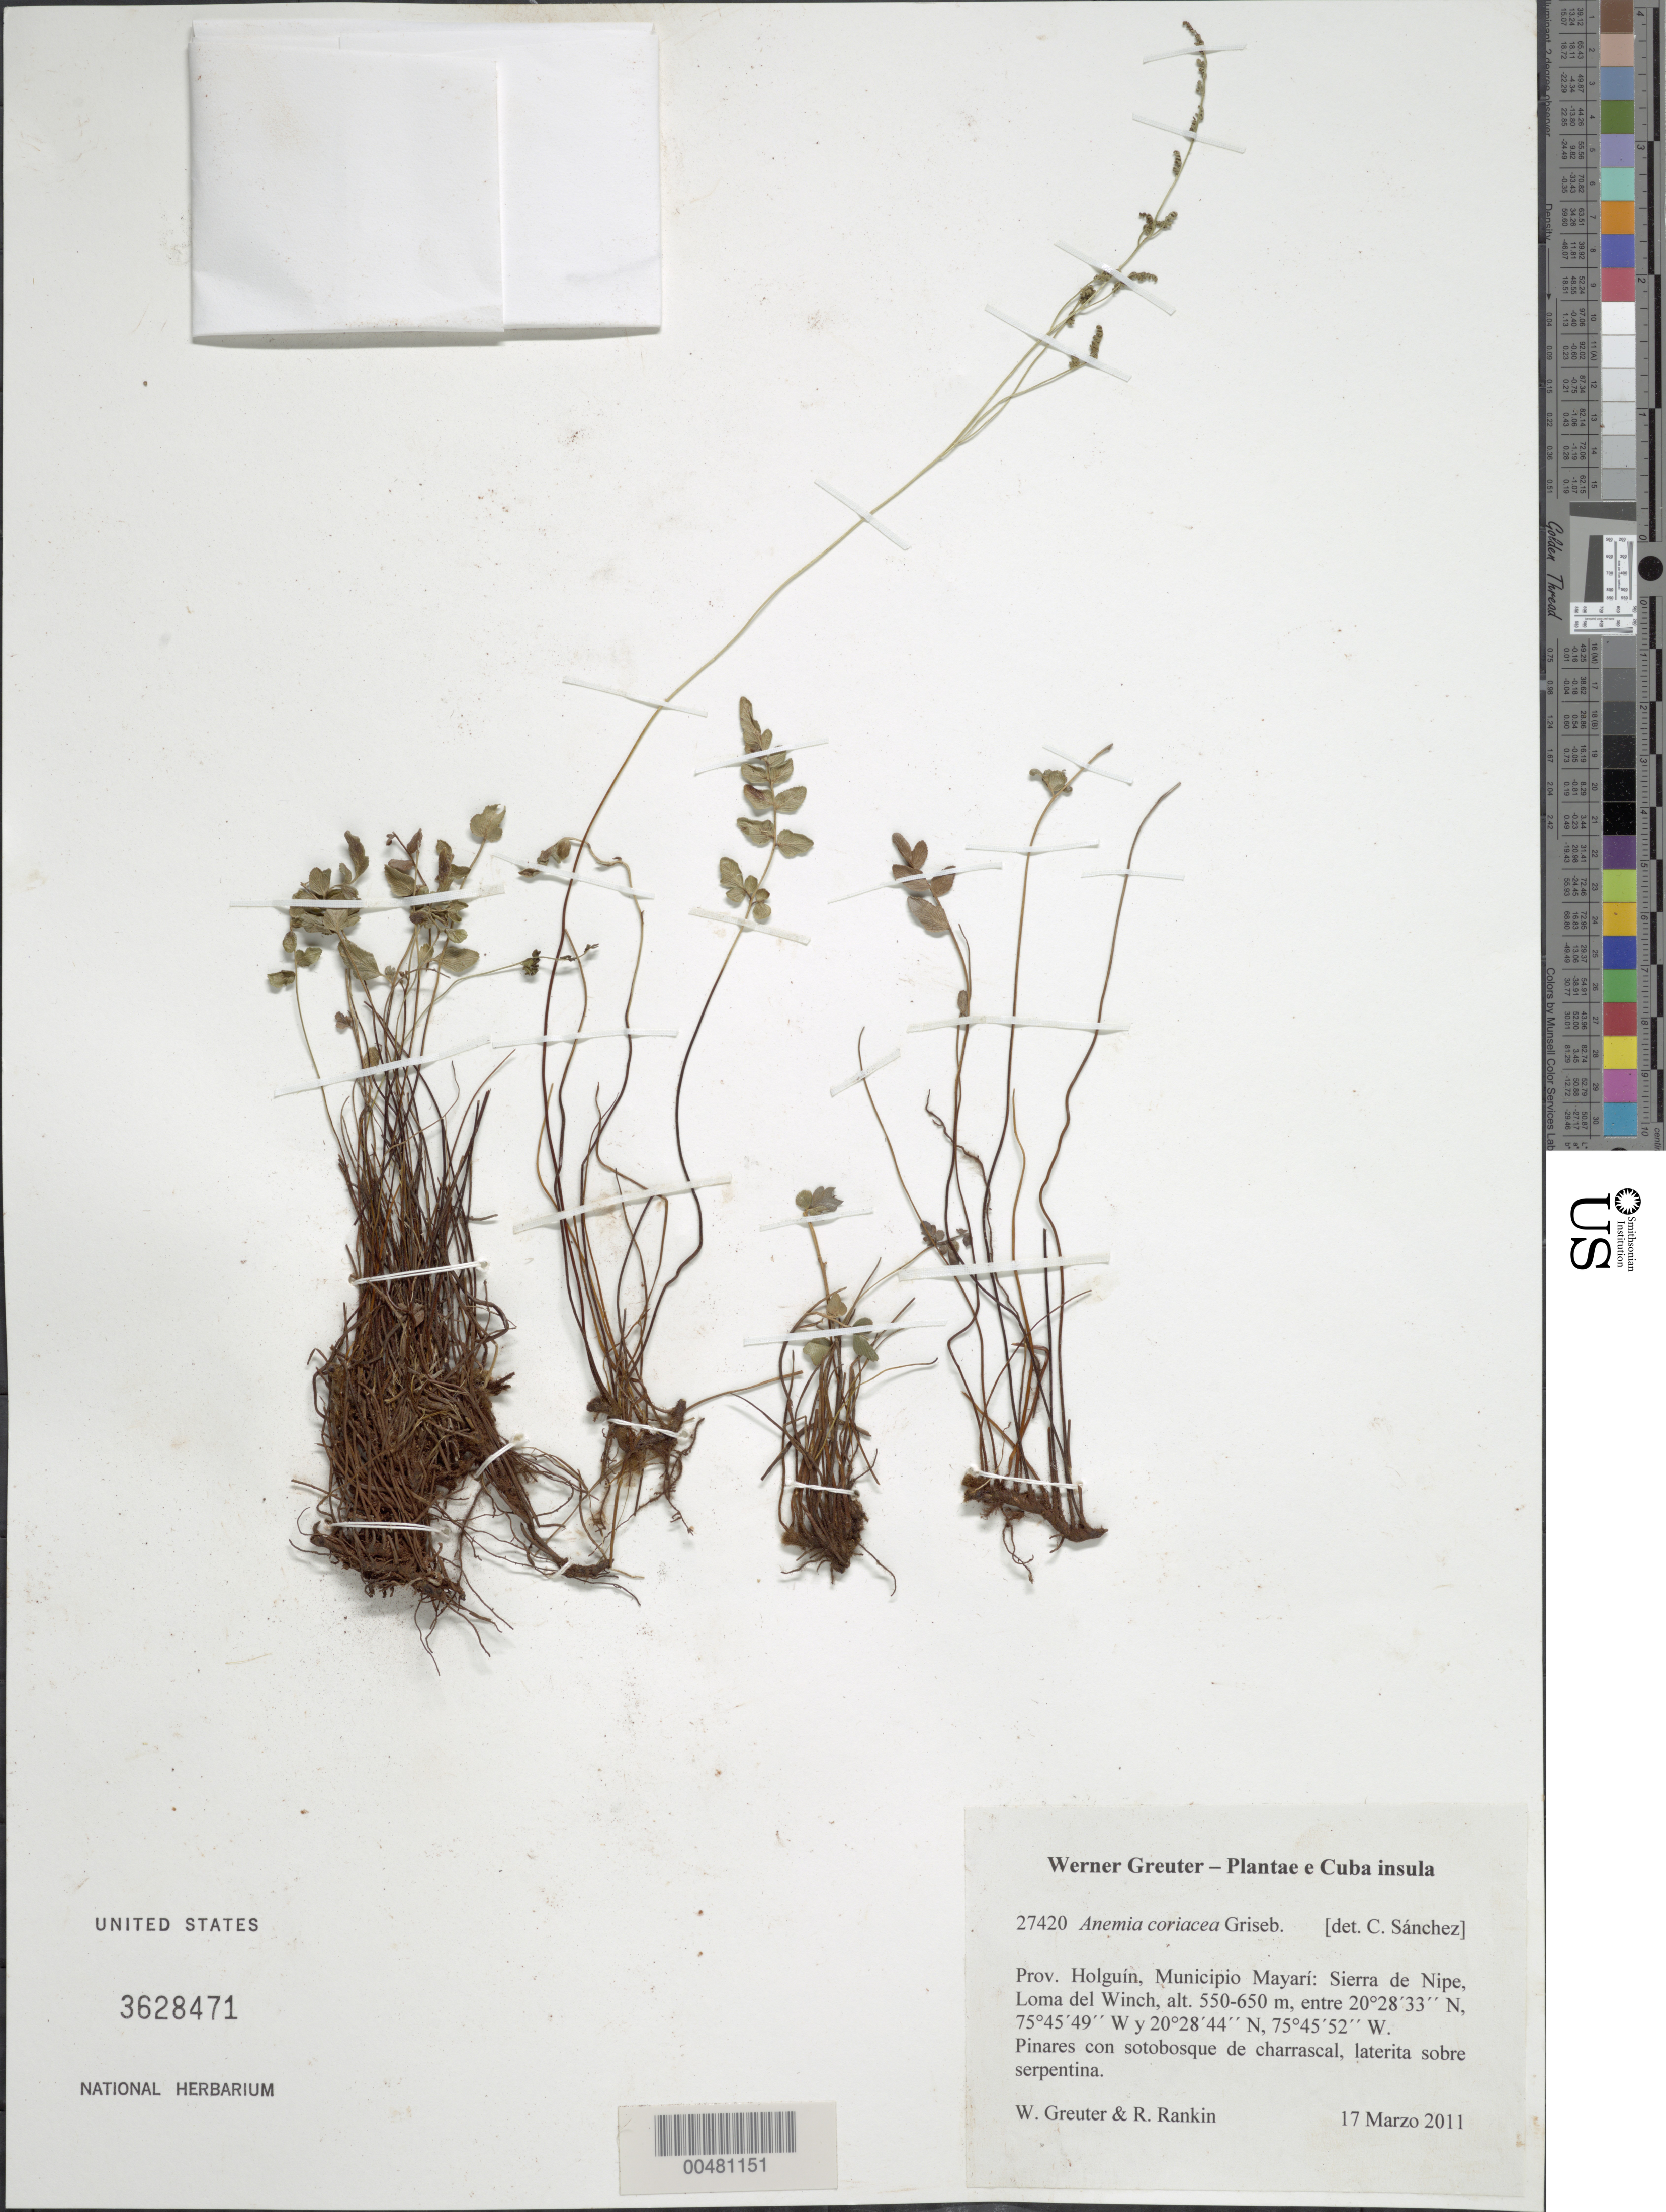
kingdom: Plantae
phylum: Tracheophyta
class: Polypodiopsida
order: Schizaeales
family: Anemiaceae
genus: Anemia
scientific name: Anemia coriacea f. coriacea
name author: Griseb.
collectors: W. R. Greuter & R. Rankin Rodriguez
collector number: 27420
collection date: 2011-03-17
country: Cuba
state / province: Holguin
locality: Mun. Mayarí, Sierra de Nipe, Loma del Winch.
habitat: Pinares con sotobosque de charrascal, laterita sobre serpentina.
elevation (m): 550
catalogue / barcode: US 3628471